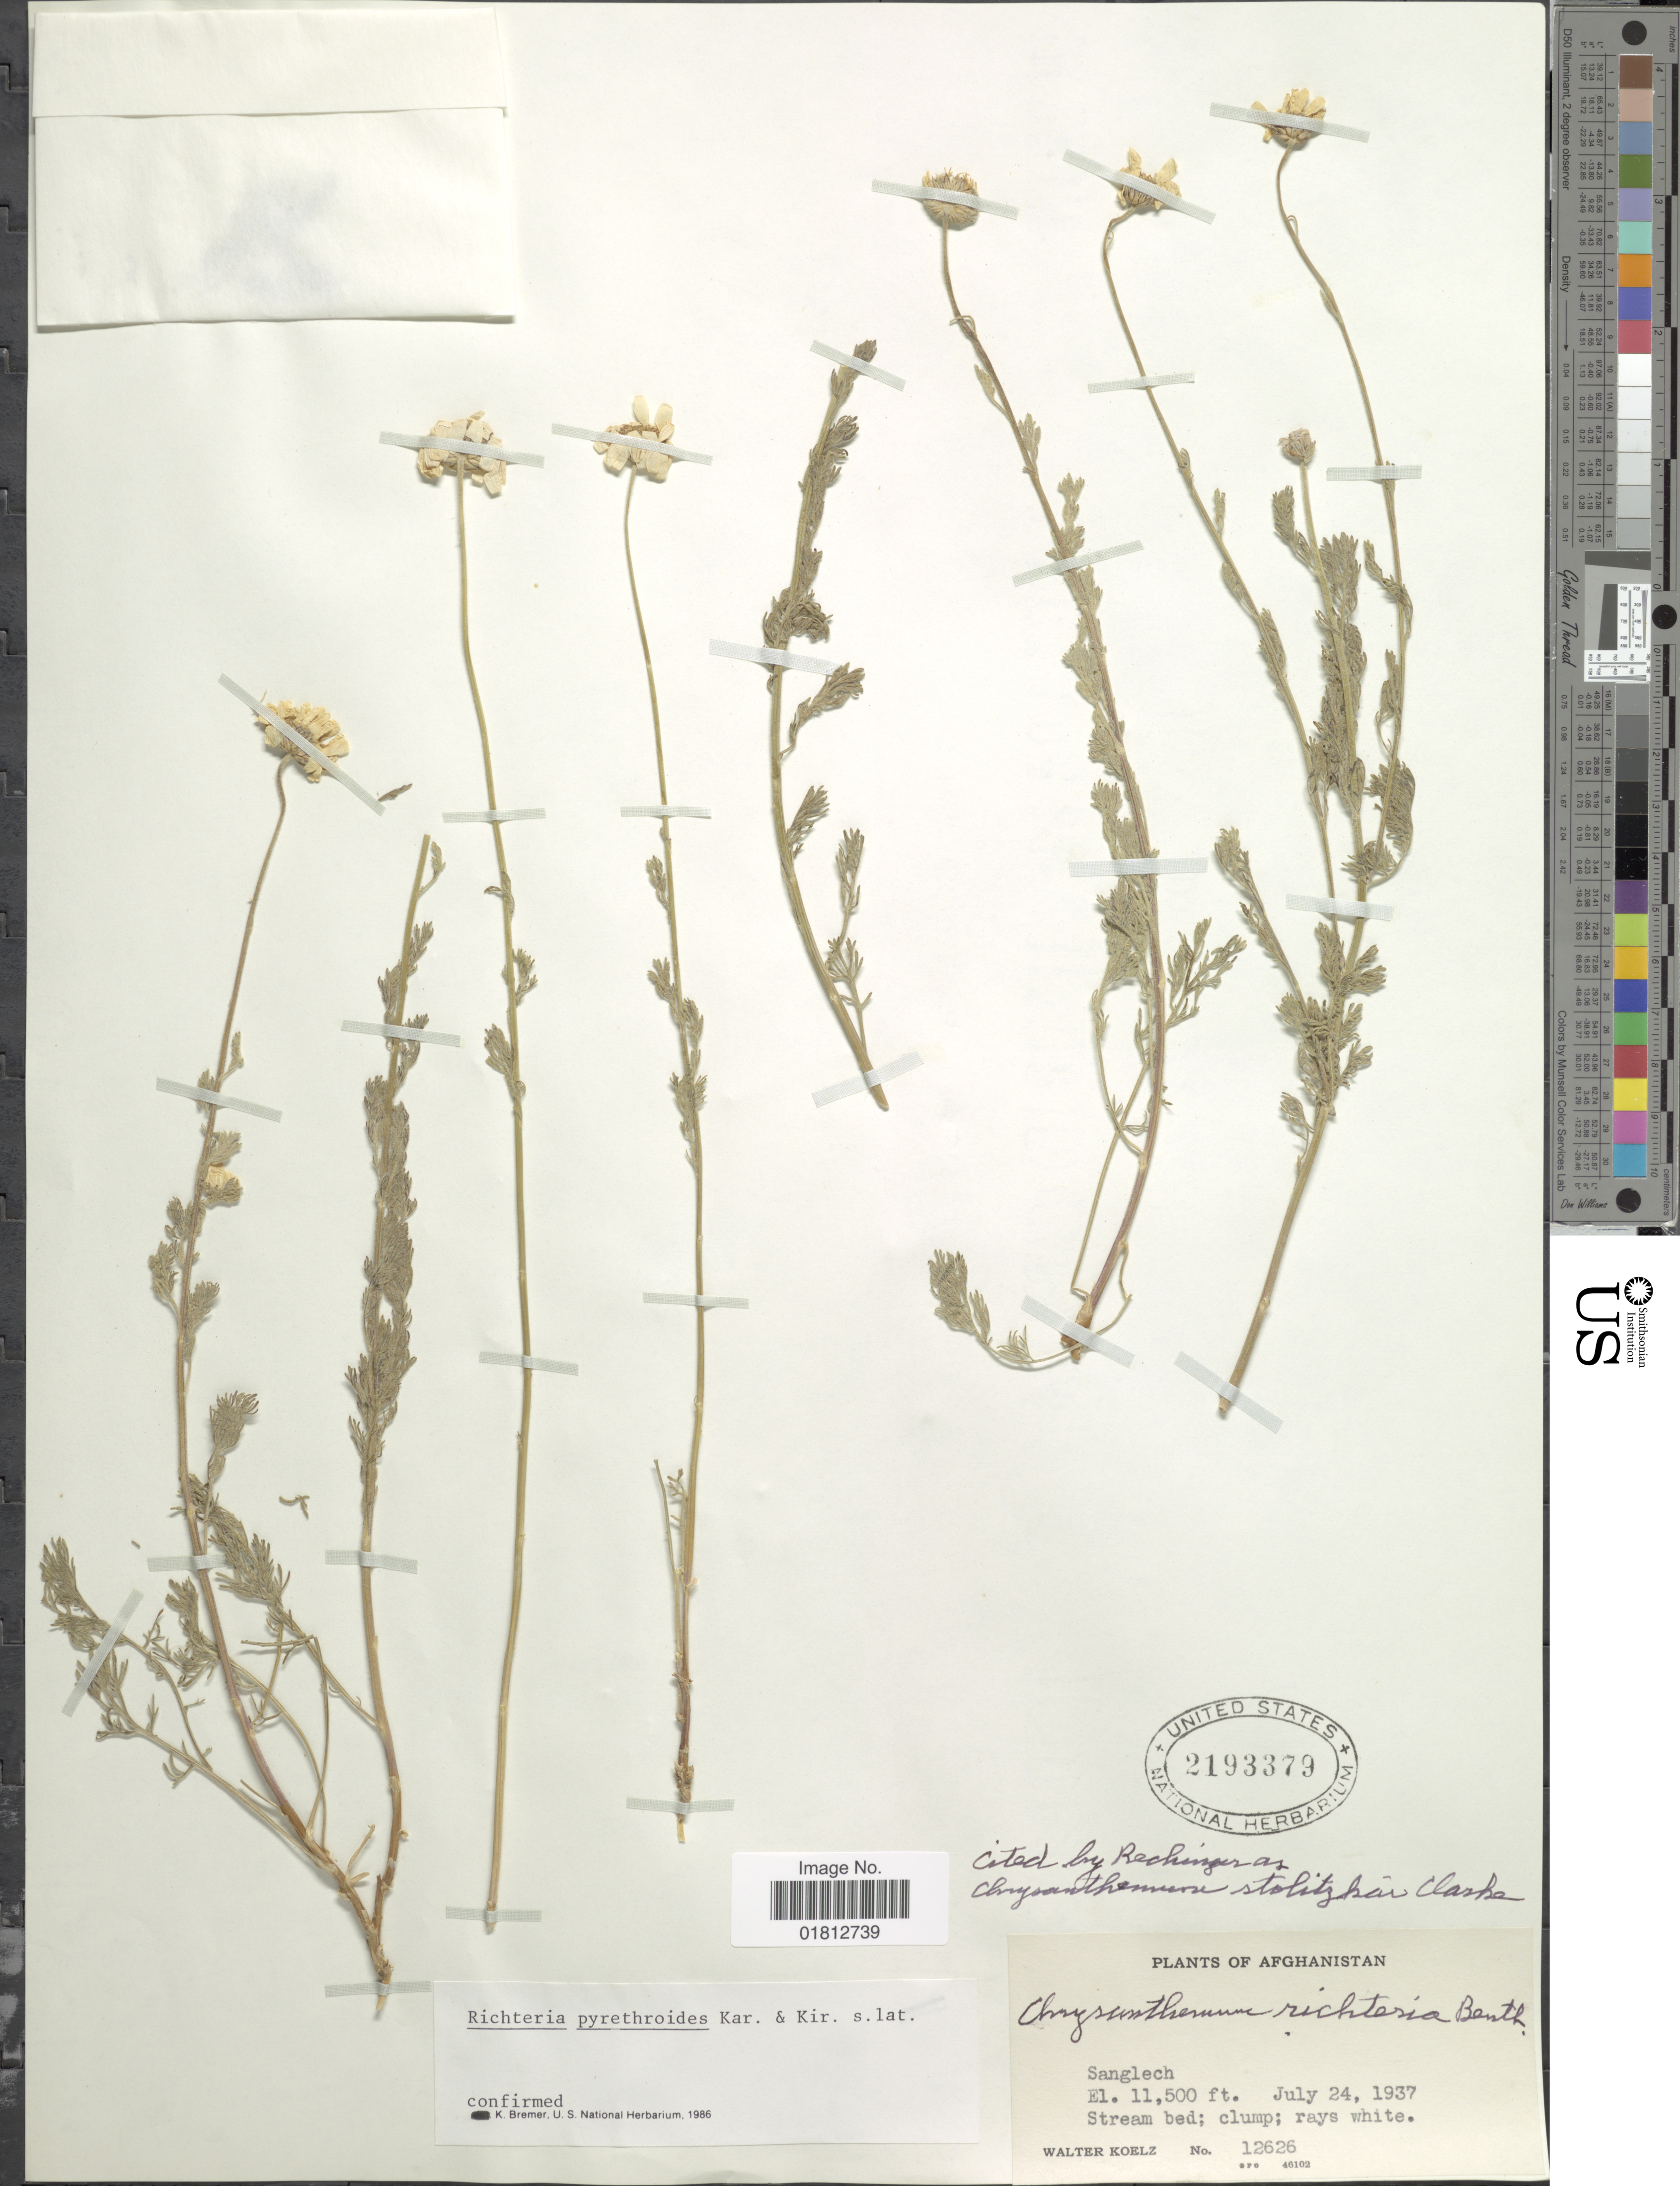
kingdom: Plantae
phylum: Tracheophyta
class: Magnoliopsida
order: Asterales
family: Asteraceae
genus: Richteria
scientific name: Richteria pyrethroides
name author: Kar. & Kir.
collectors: W. N. Koelz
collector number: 12626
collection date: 1937-07-24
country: Afghanistan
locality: Sanglech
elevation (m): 3505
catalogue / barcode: US 2193379